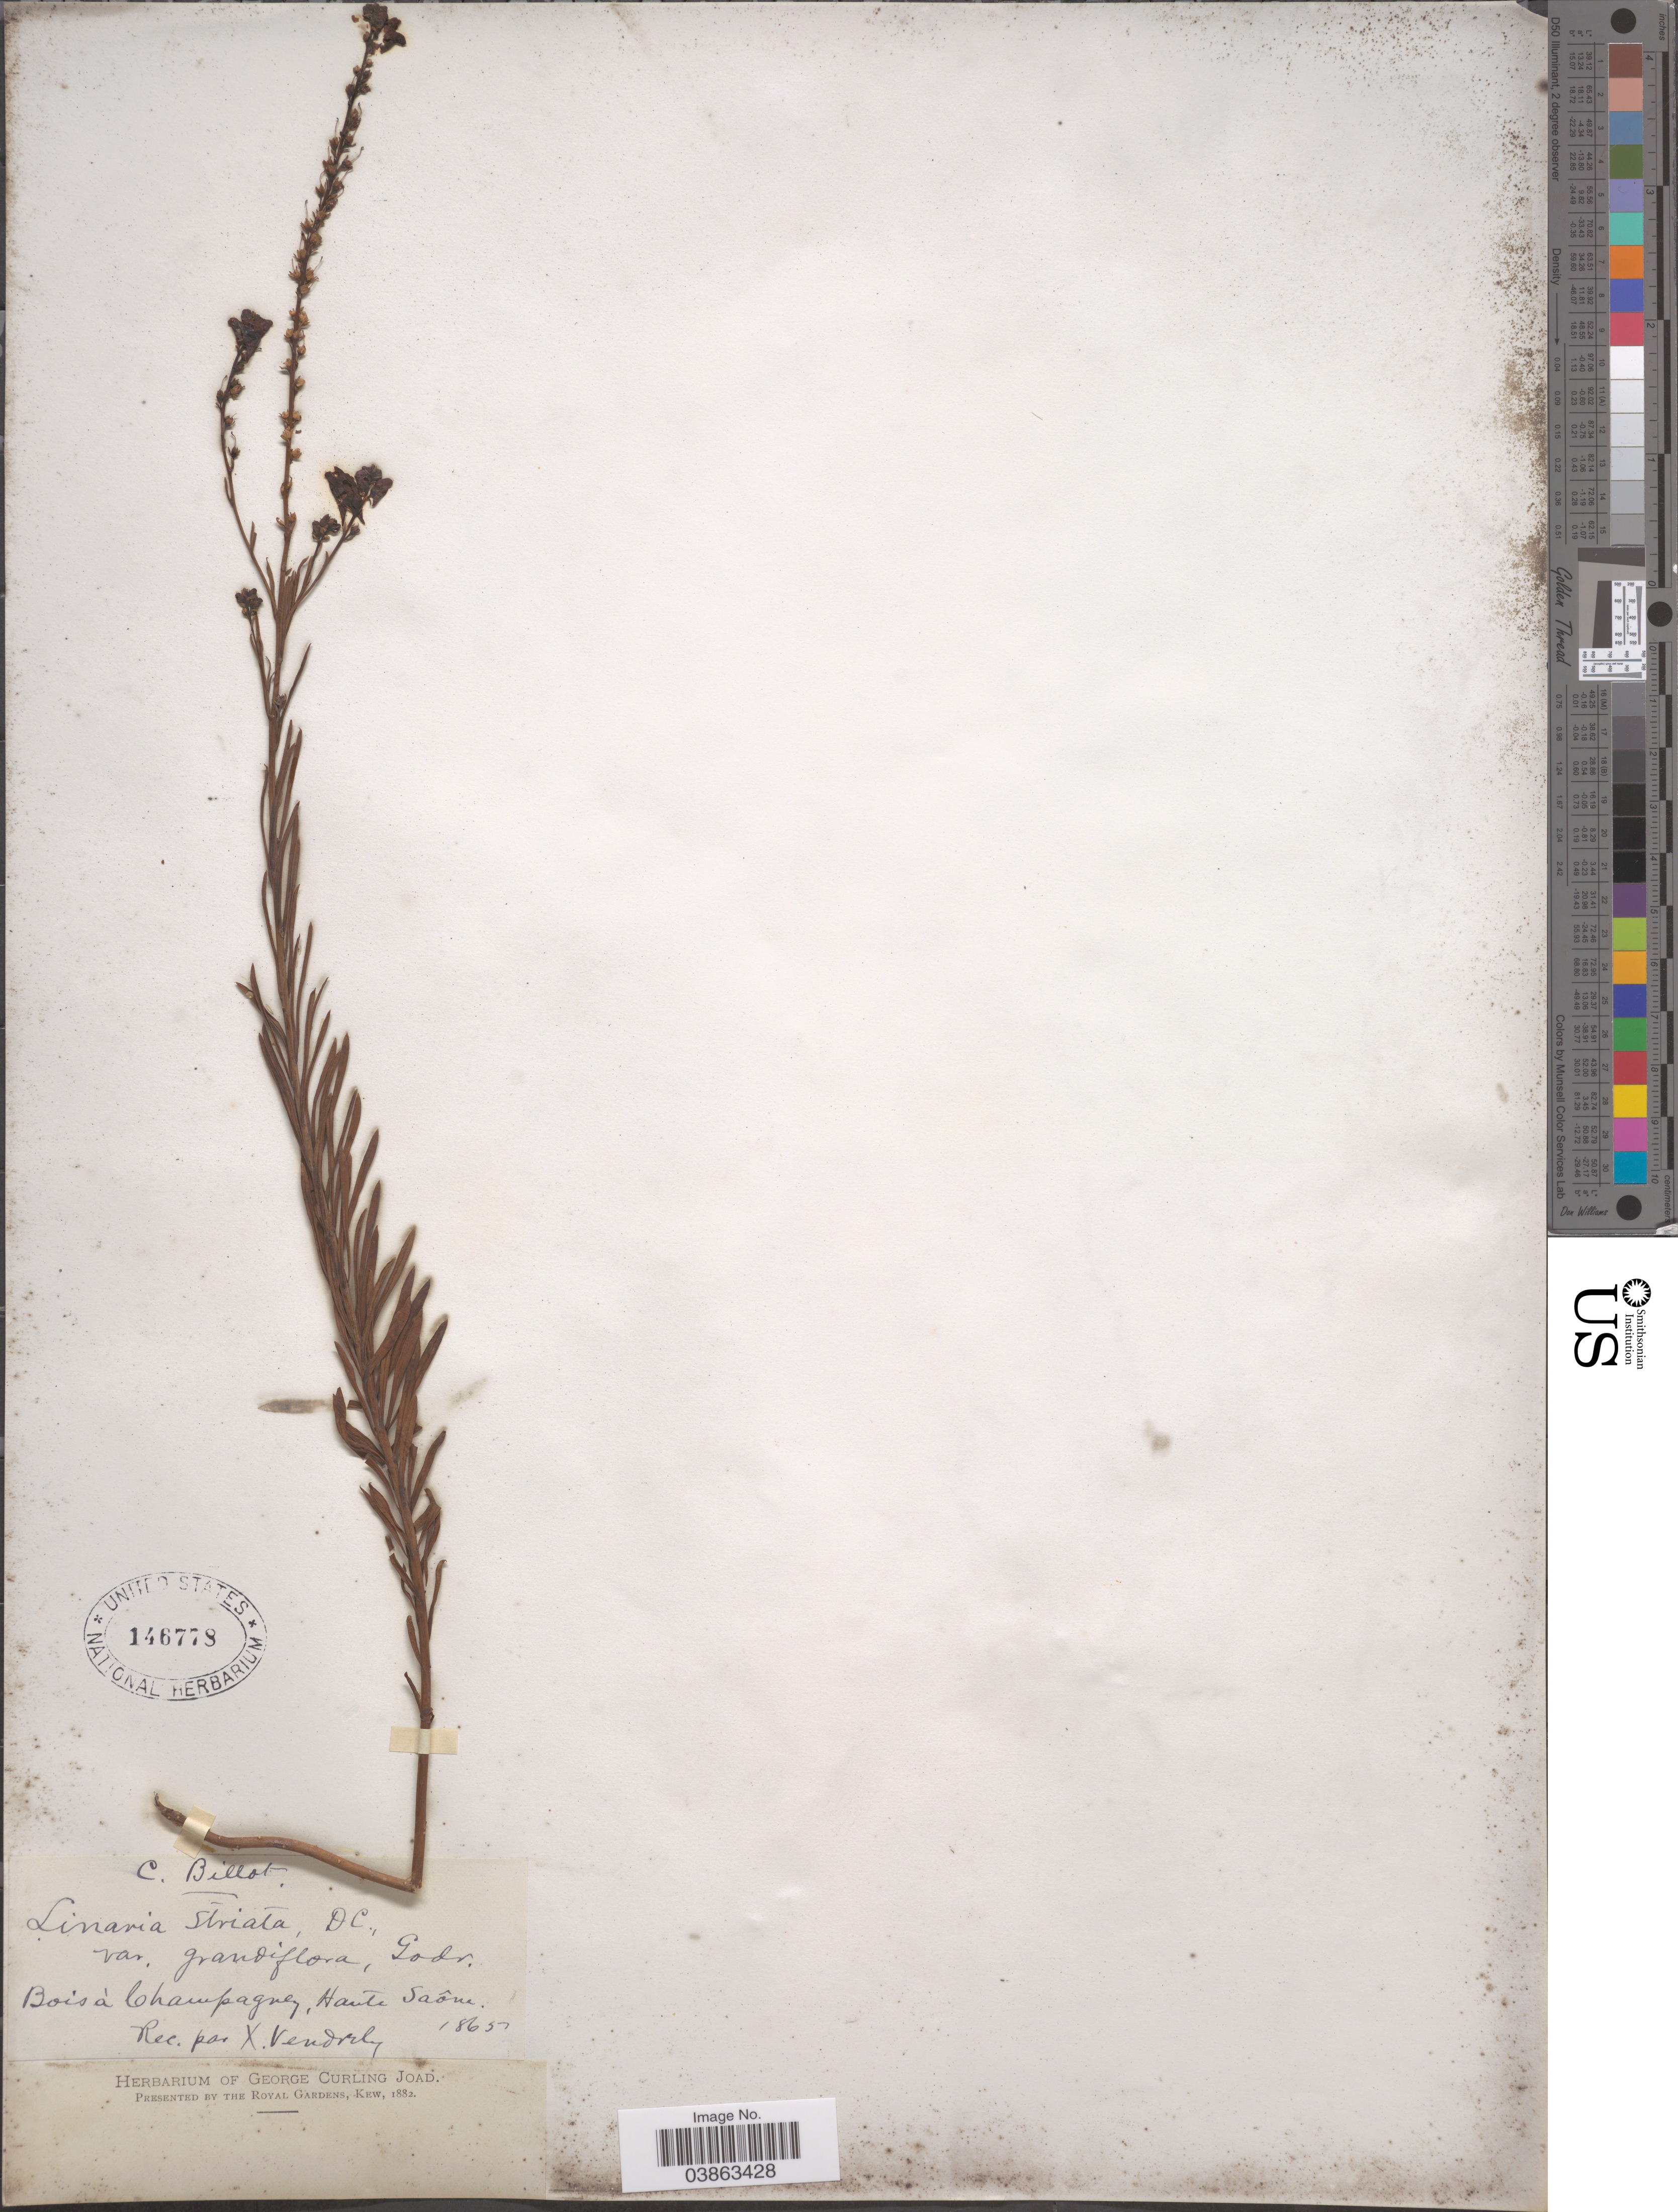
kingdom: Plantae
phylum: Tracheophyta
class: Magnoliopsida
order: Lamiales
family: Plantaginaceae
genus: Linaria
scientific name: Linaria striata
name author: (Lam.) DC.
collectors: C. Billot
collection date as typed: Transcribed d/m/y: 18/6/57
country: France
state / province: Grand Est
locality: Bois à Champagne, Haute Saôme.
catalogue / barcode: US 146778